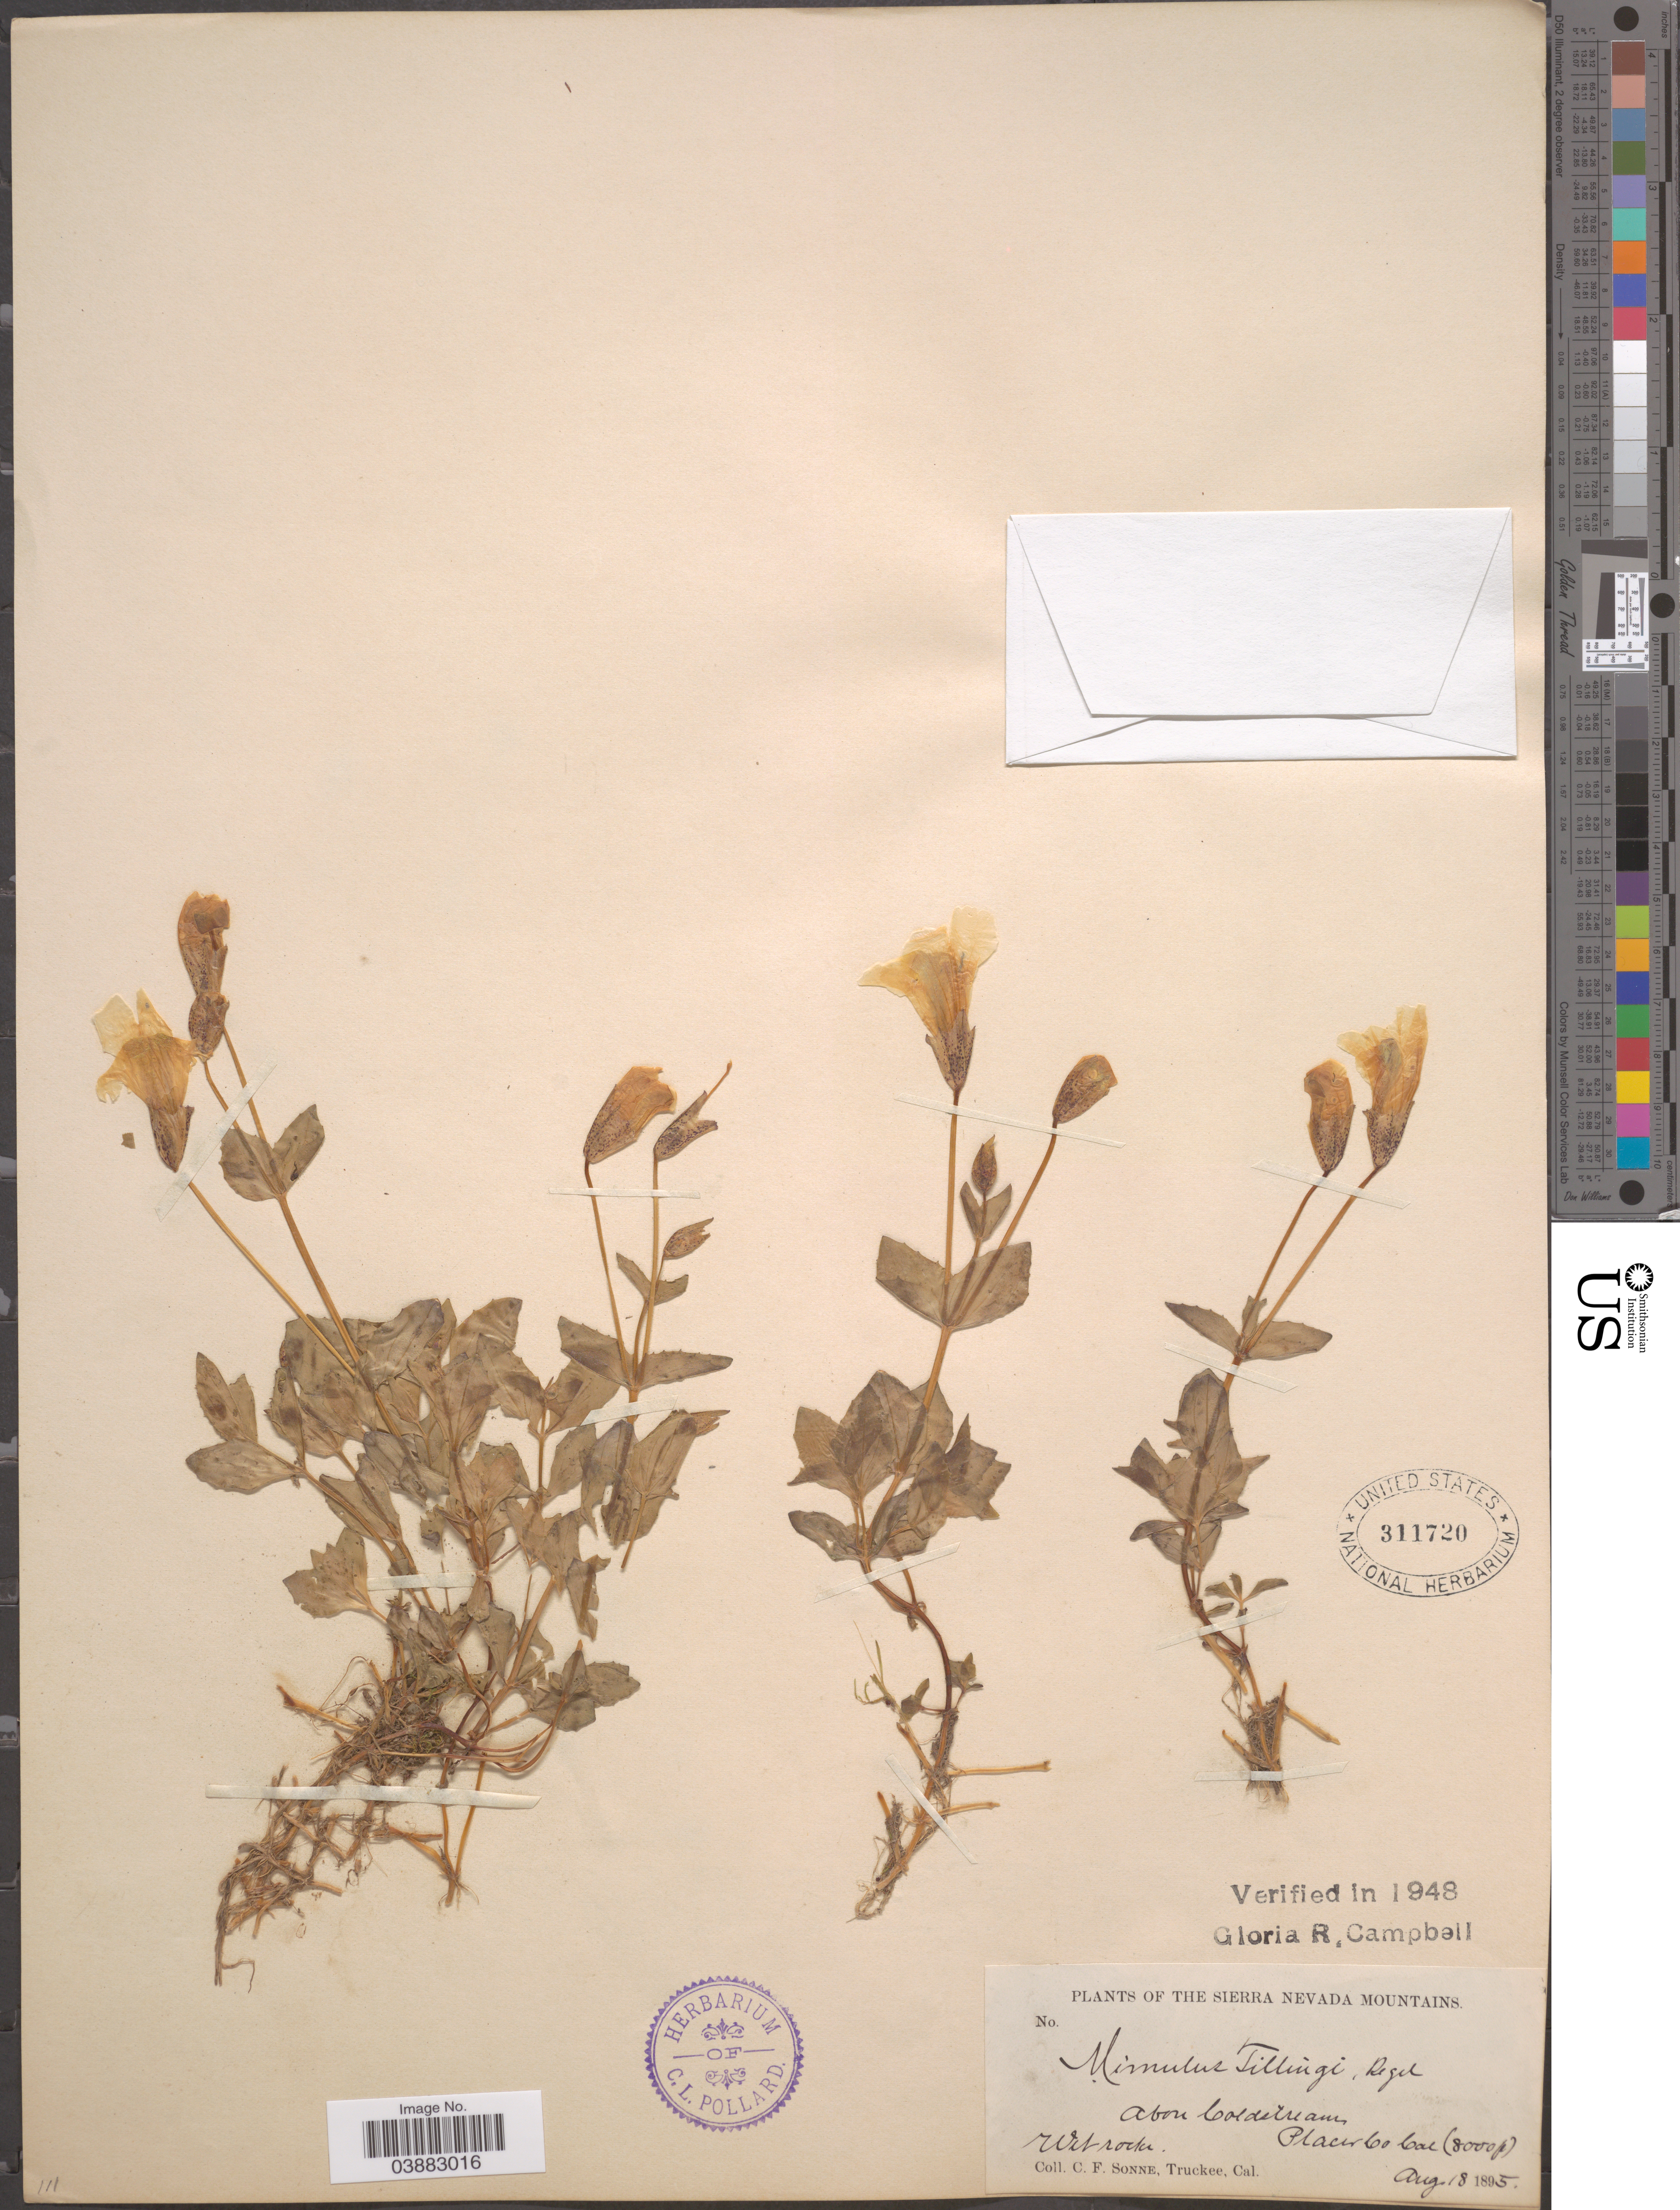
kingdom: Plantae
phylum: Tracheophyta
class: Magnoliopsida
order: Lamiales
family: Phrymaceae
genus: Mimulus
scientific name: Mimulus tilingii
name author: Regel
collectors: C. Sonne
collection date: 1895-08-18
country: United States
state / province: California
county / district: Placer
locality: The Sierra Nevada Mountains. Above Cold stream, Placer Co Cal.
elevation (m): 2438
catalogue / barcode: US 311720